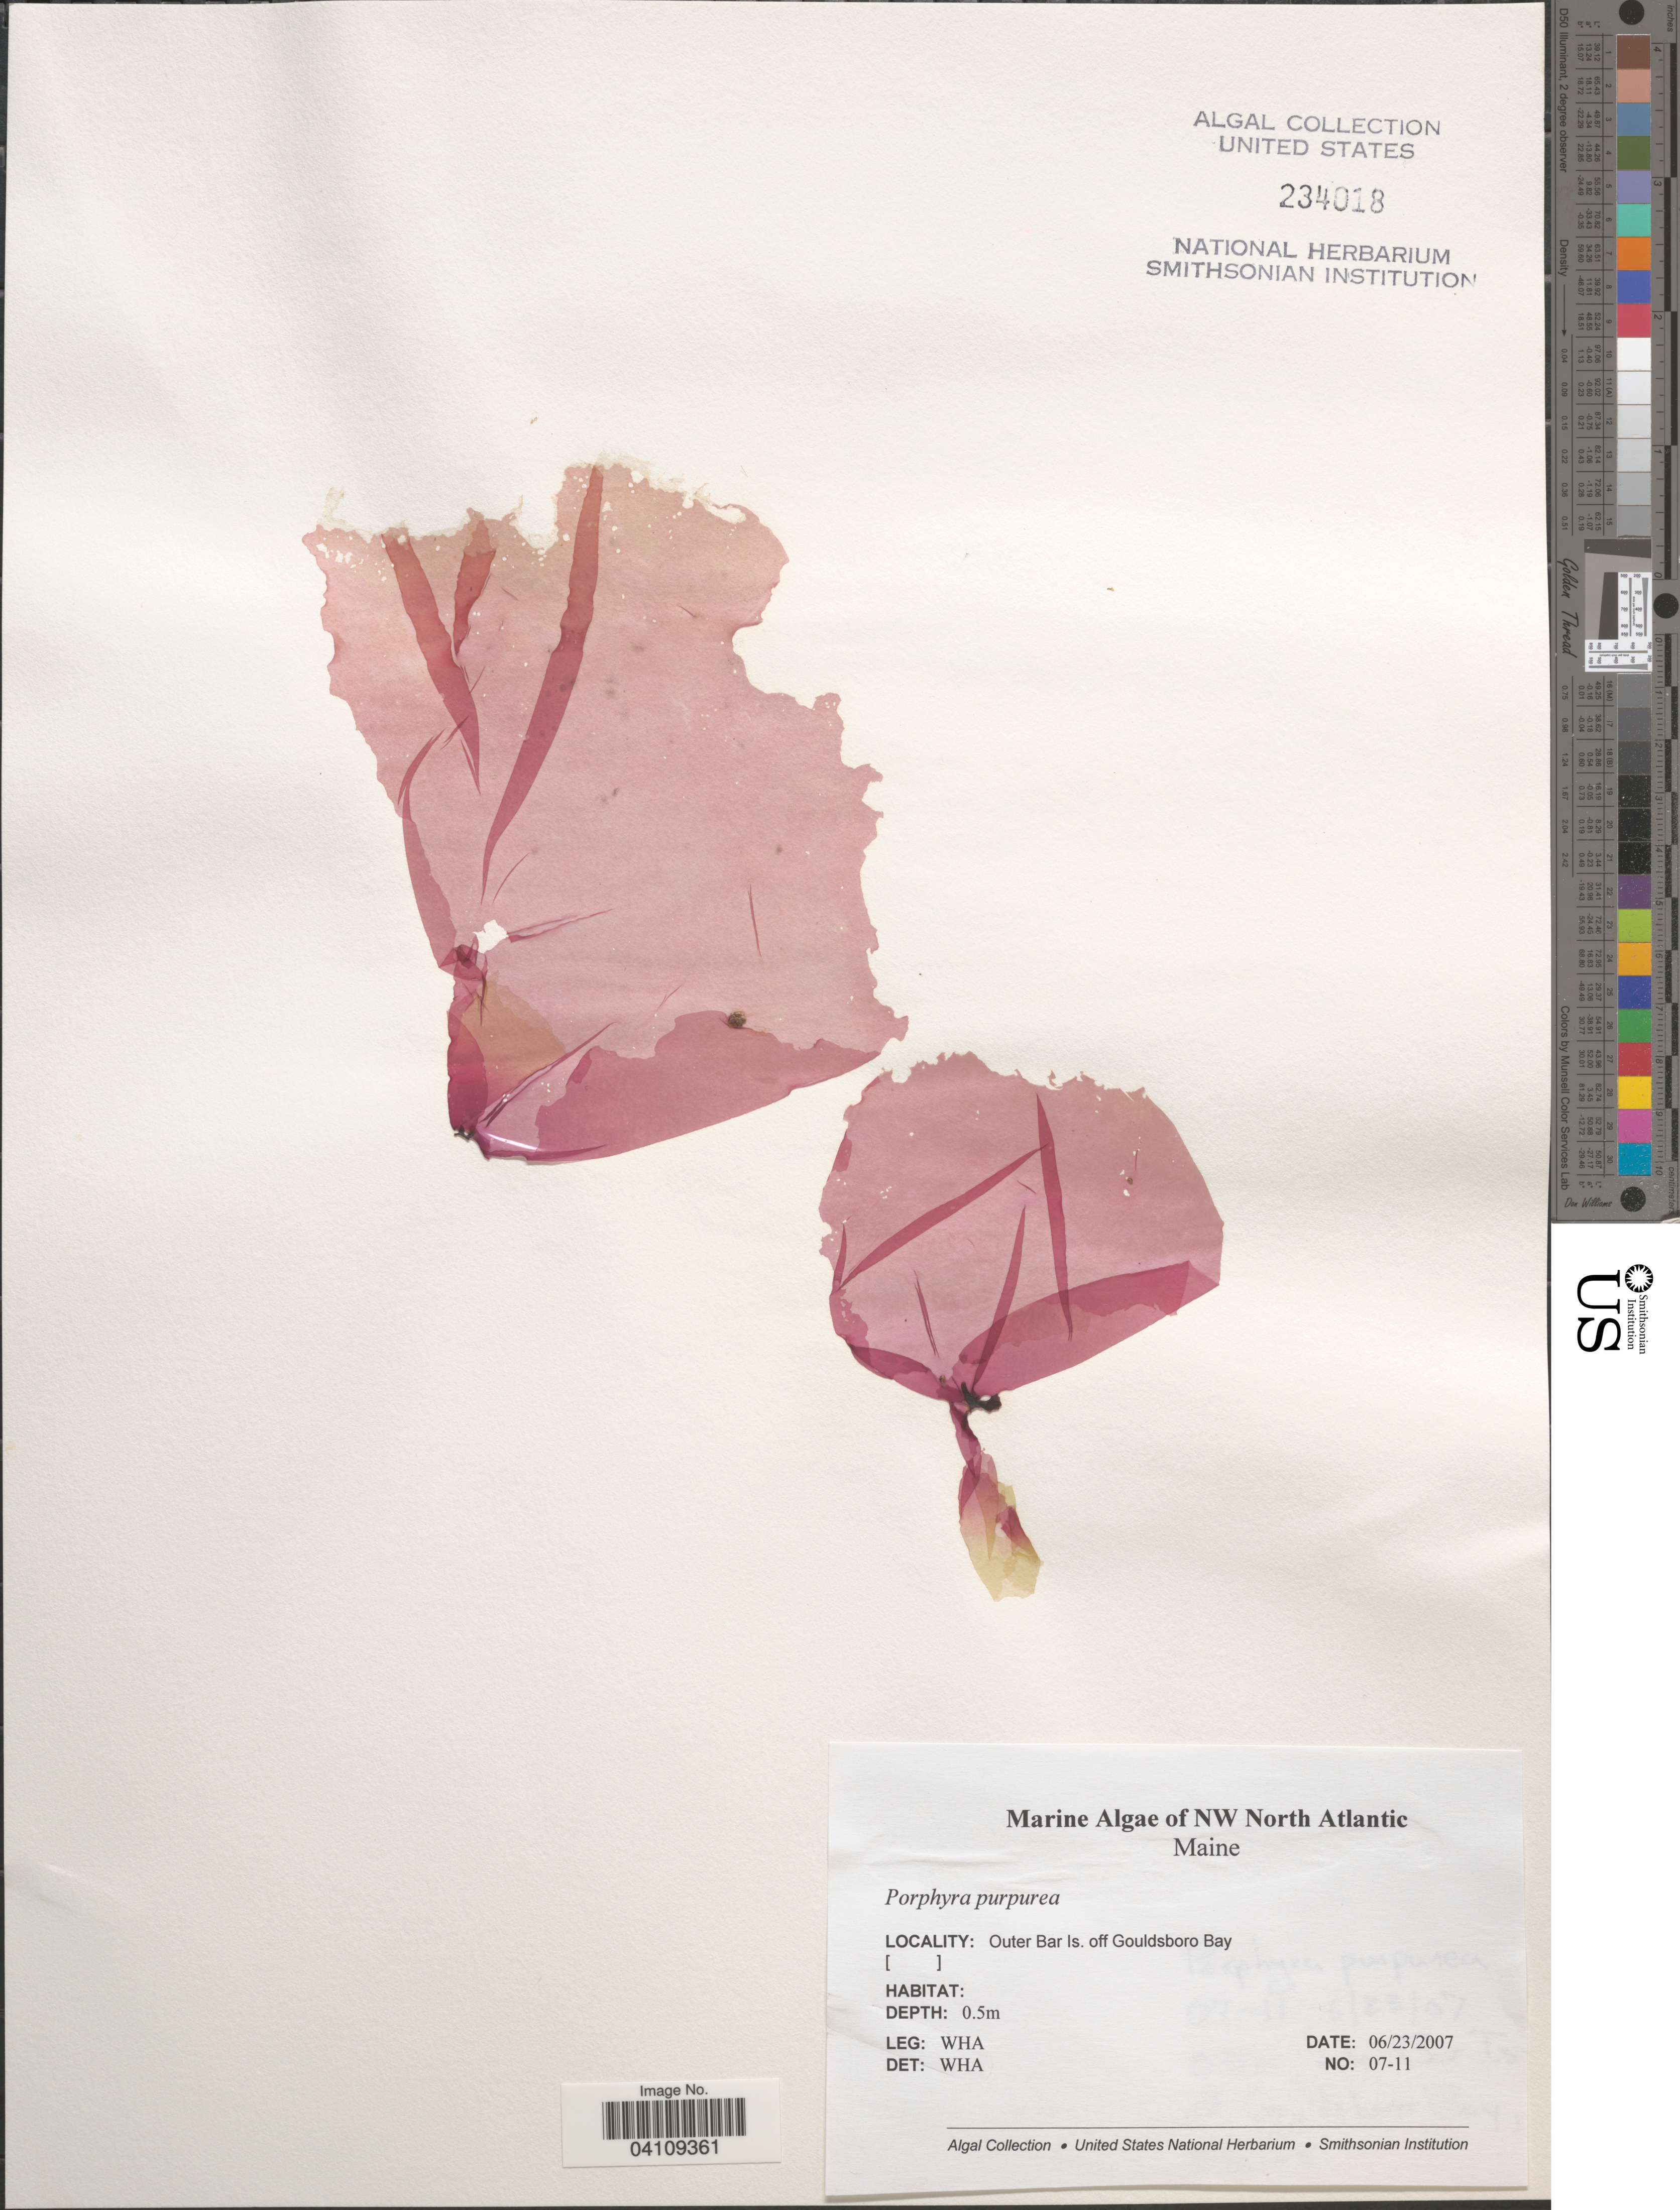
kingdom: Plantae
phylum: Rhodophyta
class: Bangiophyceae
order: Bangiales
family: Bangiaceae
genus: Porphyra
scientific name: Porphyra purpurea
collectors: W. H. Adey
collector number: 07-11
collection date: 2007-06-23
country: United States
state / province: Maine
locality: NW North Atlantic. Outer Bar Is. off Gouldsboro Bay.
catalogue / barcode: US 234018